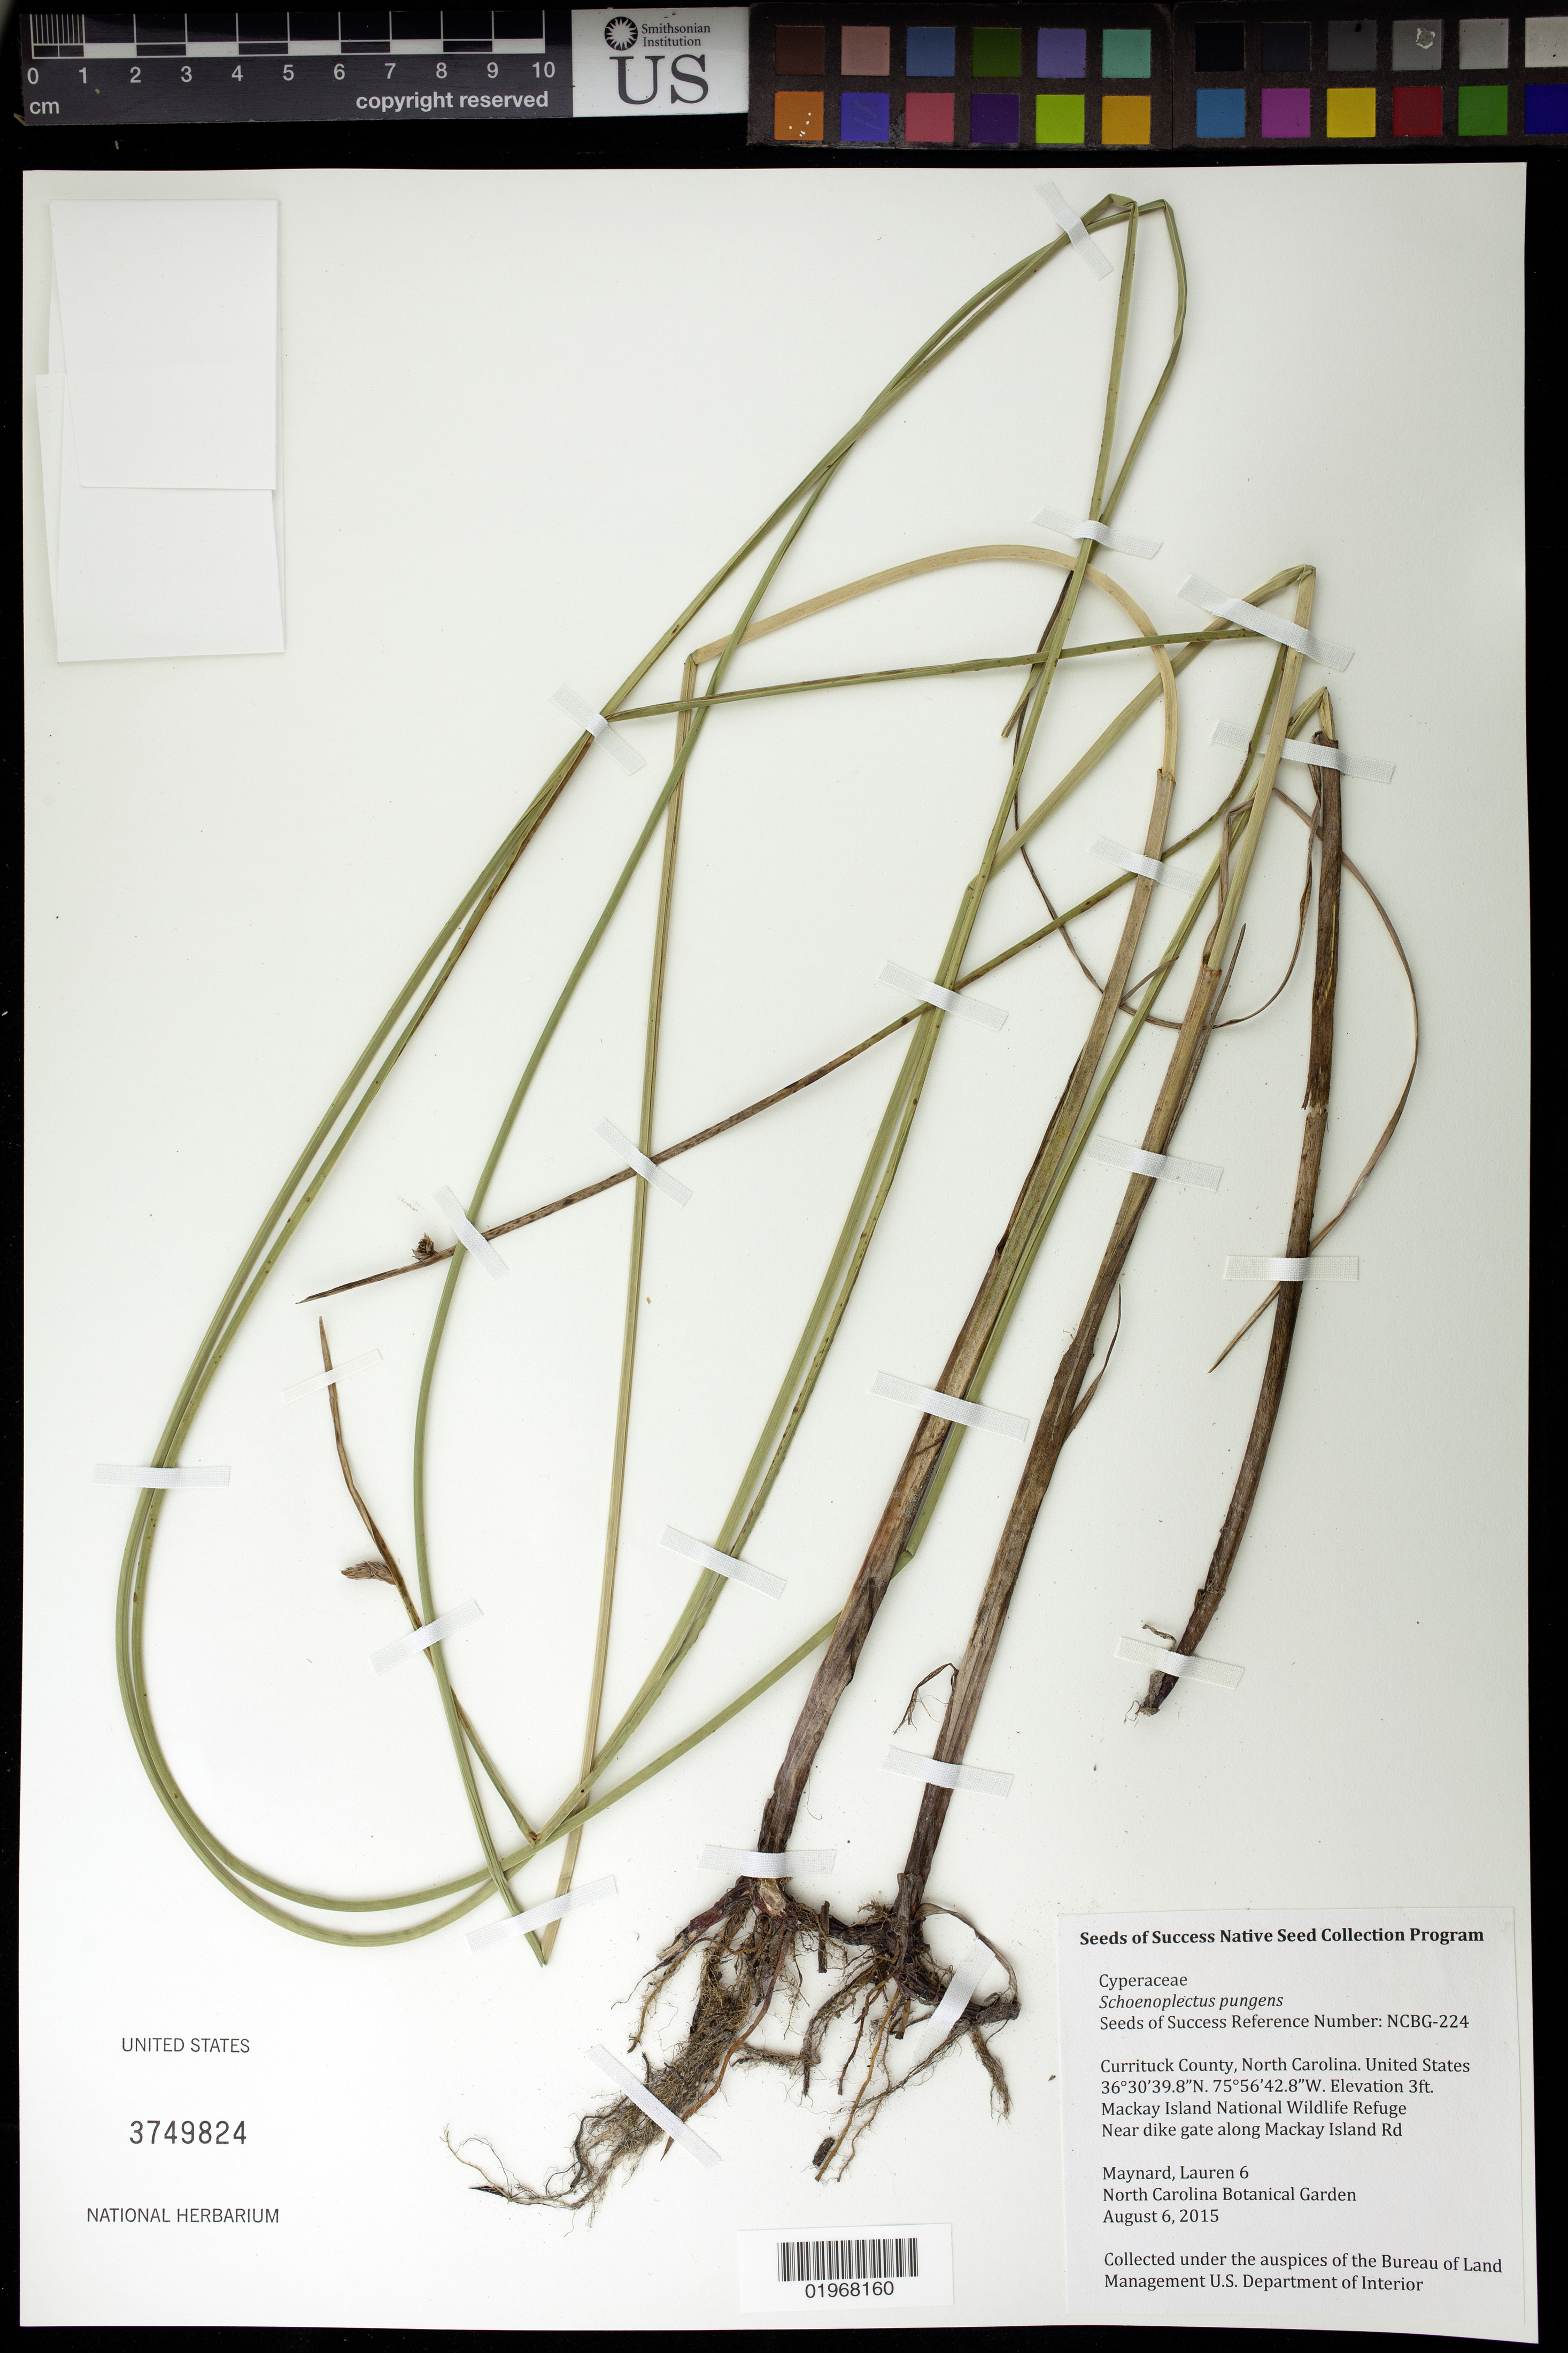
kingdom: Plantae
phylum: Tracheophyta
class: Liliopsida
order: Poales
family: Cyperaceae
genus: Schoenoplectus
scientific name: Schoenoplectus pungens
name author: (Vahl) Palla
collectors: L. Maynard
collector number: NCBG-224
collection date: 2015-08-06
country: United States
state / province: North Carolina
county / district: Currituck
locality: Mackay Island National Wildlife Refuge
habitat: Esturine wetland, roadside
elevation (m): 1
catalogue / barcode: US 3749824